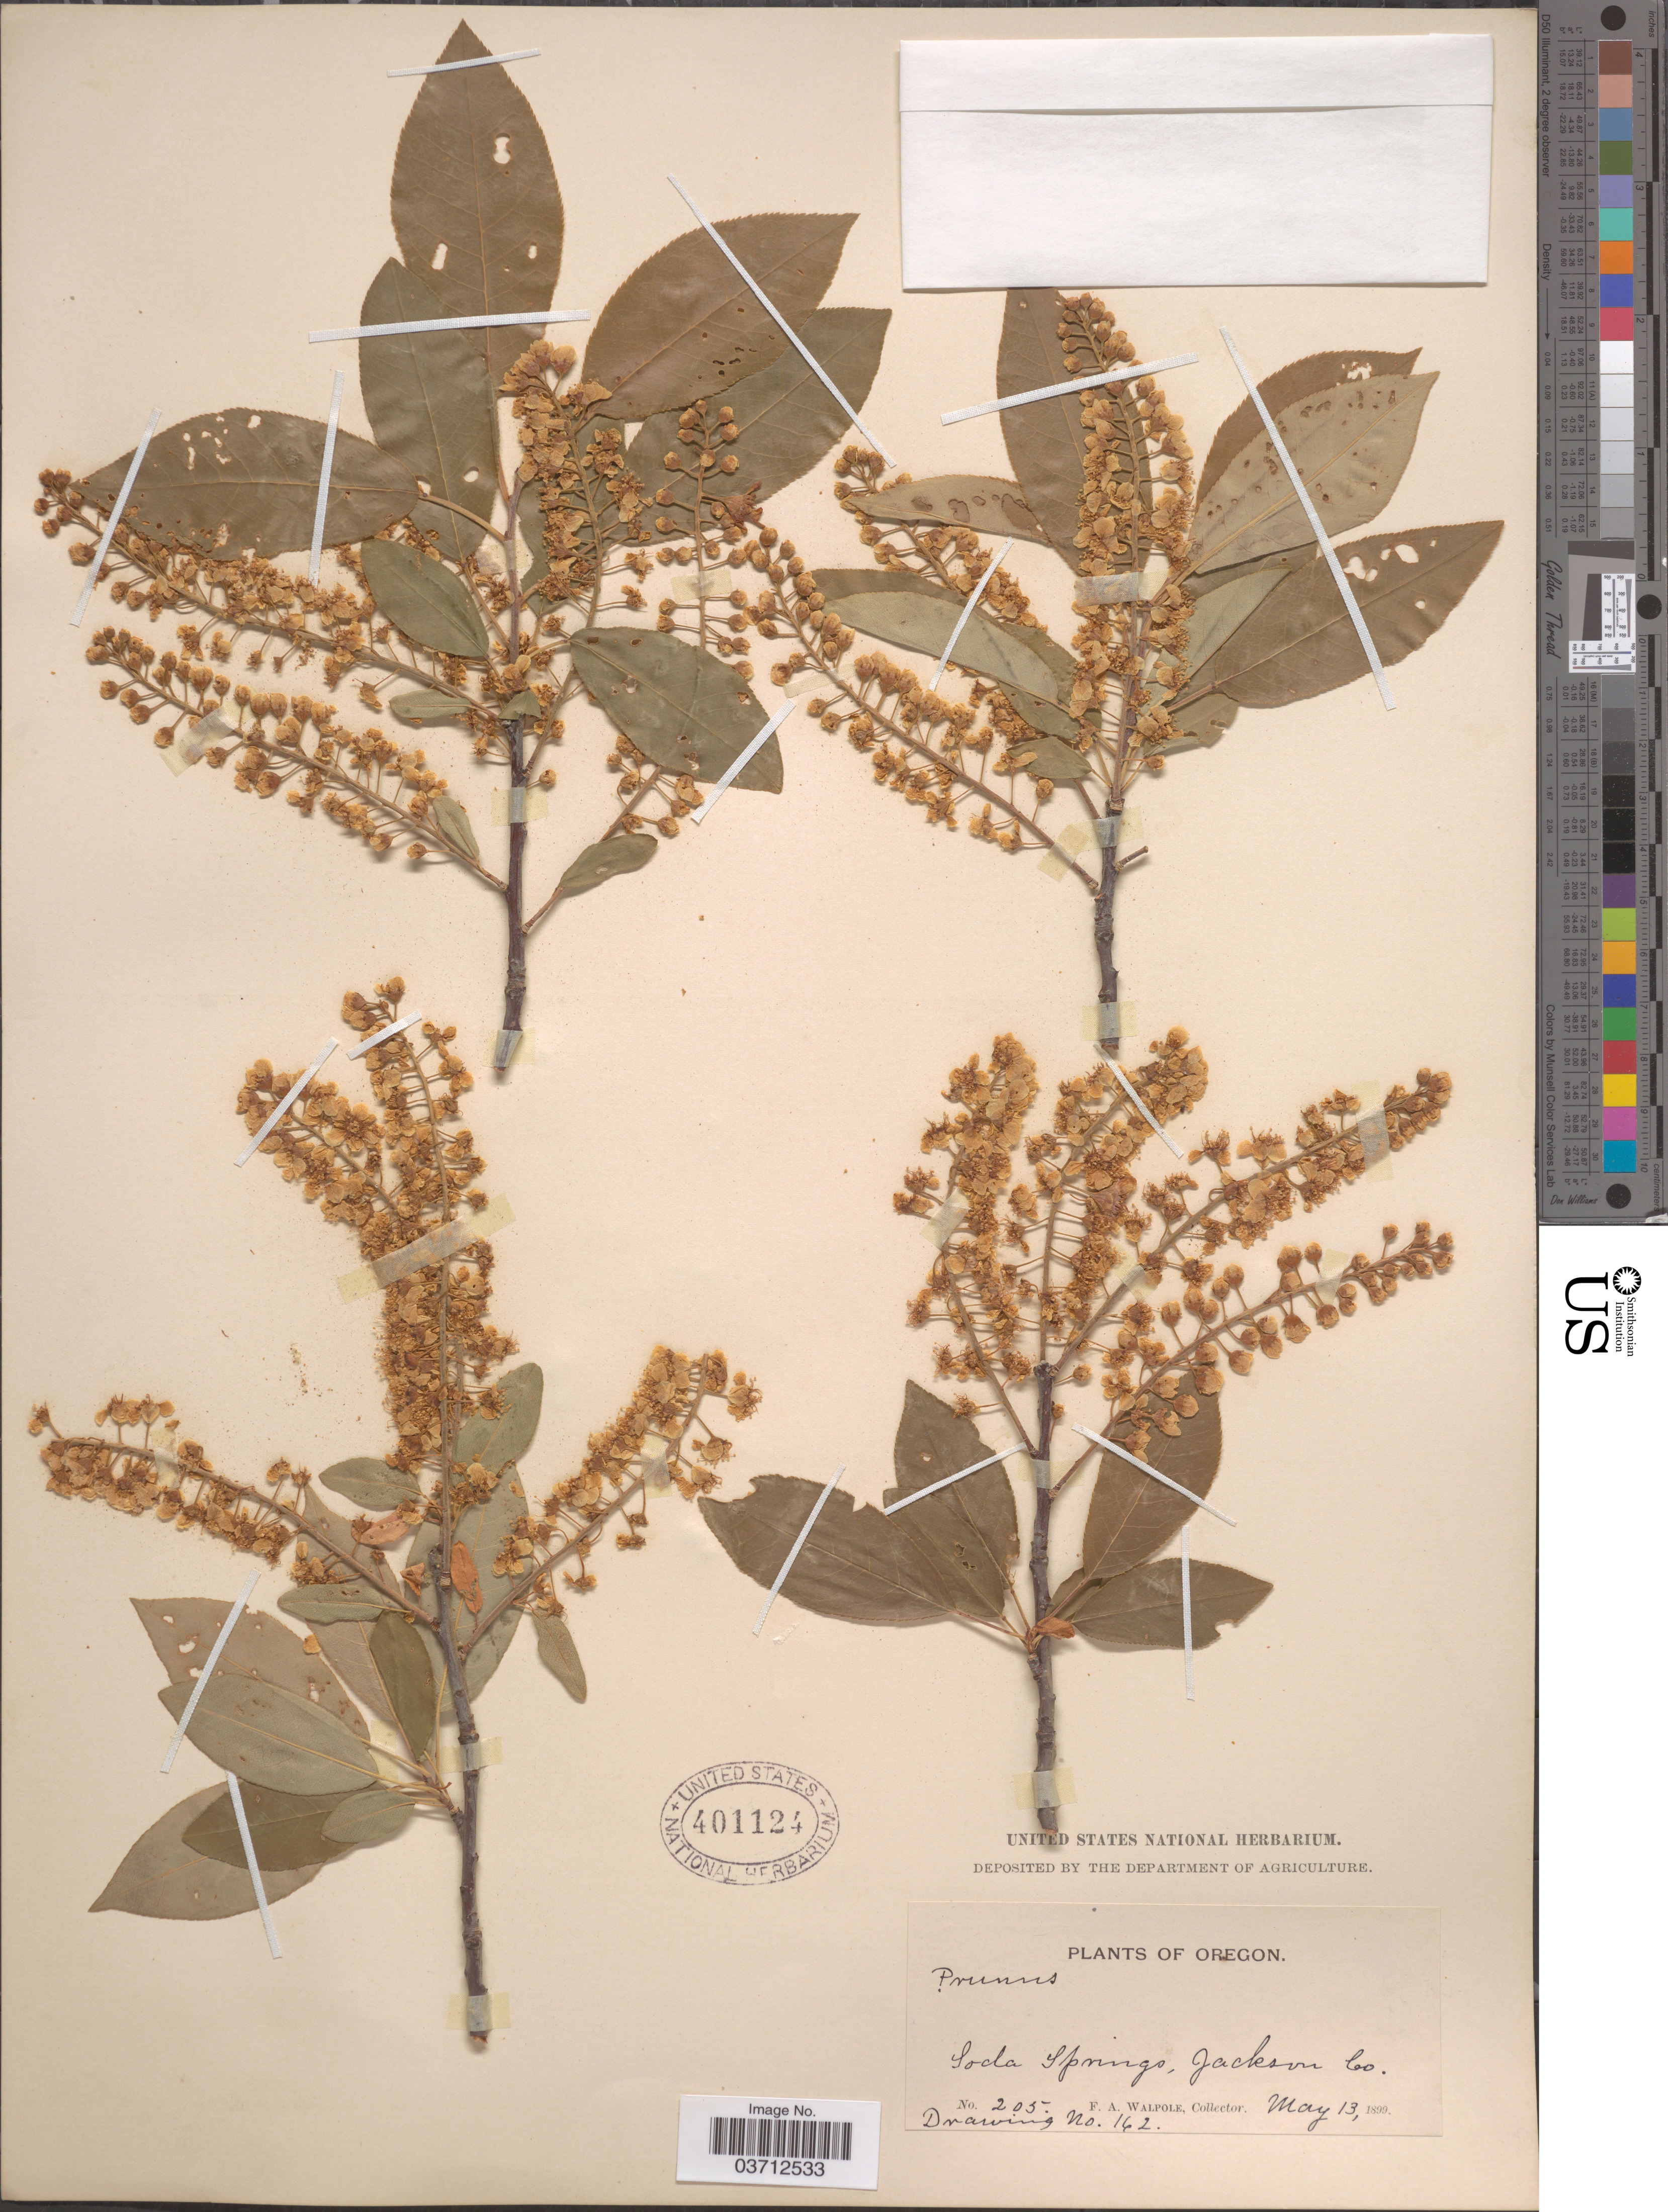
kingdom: Plantae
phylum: Tracheophyta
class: Magnoliopsida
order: Rosales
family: Rosaceae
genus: Prunus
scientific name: Prunus demissa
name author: (Nutt.) Walp.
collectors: F. Walpole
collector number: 205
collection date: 1899-05-13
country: United States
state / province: Oregon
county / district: Jackson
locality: Soda Springs, Jackson Co.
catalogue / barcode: US 401124